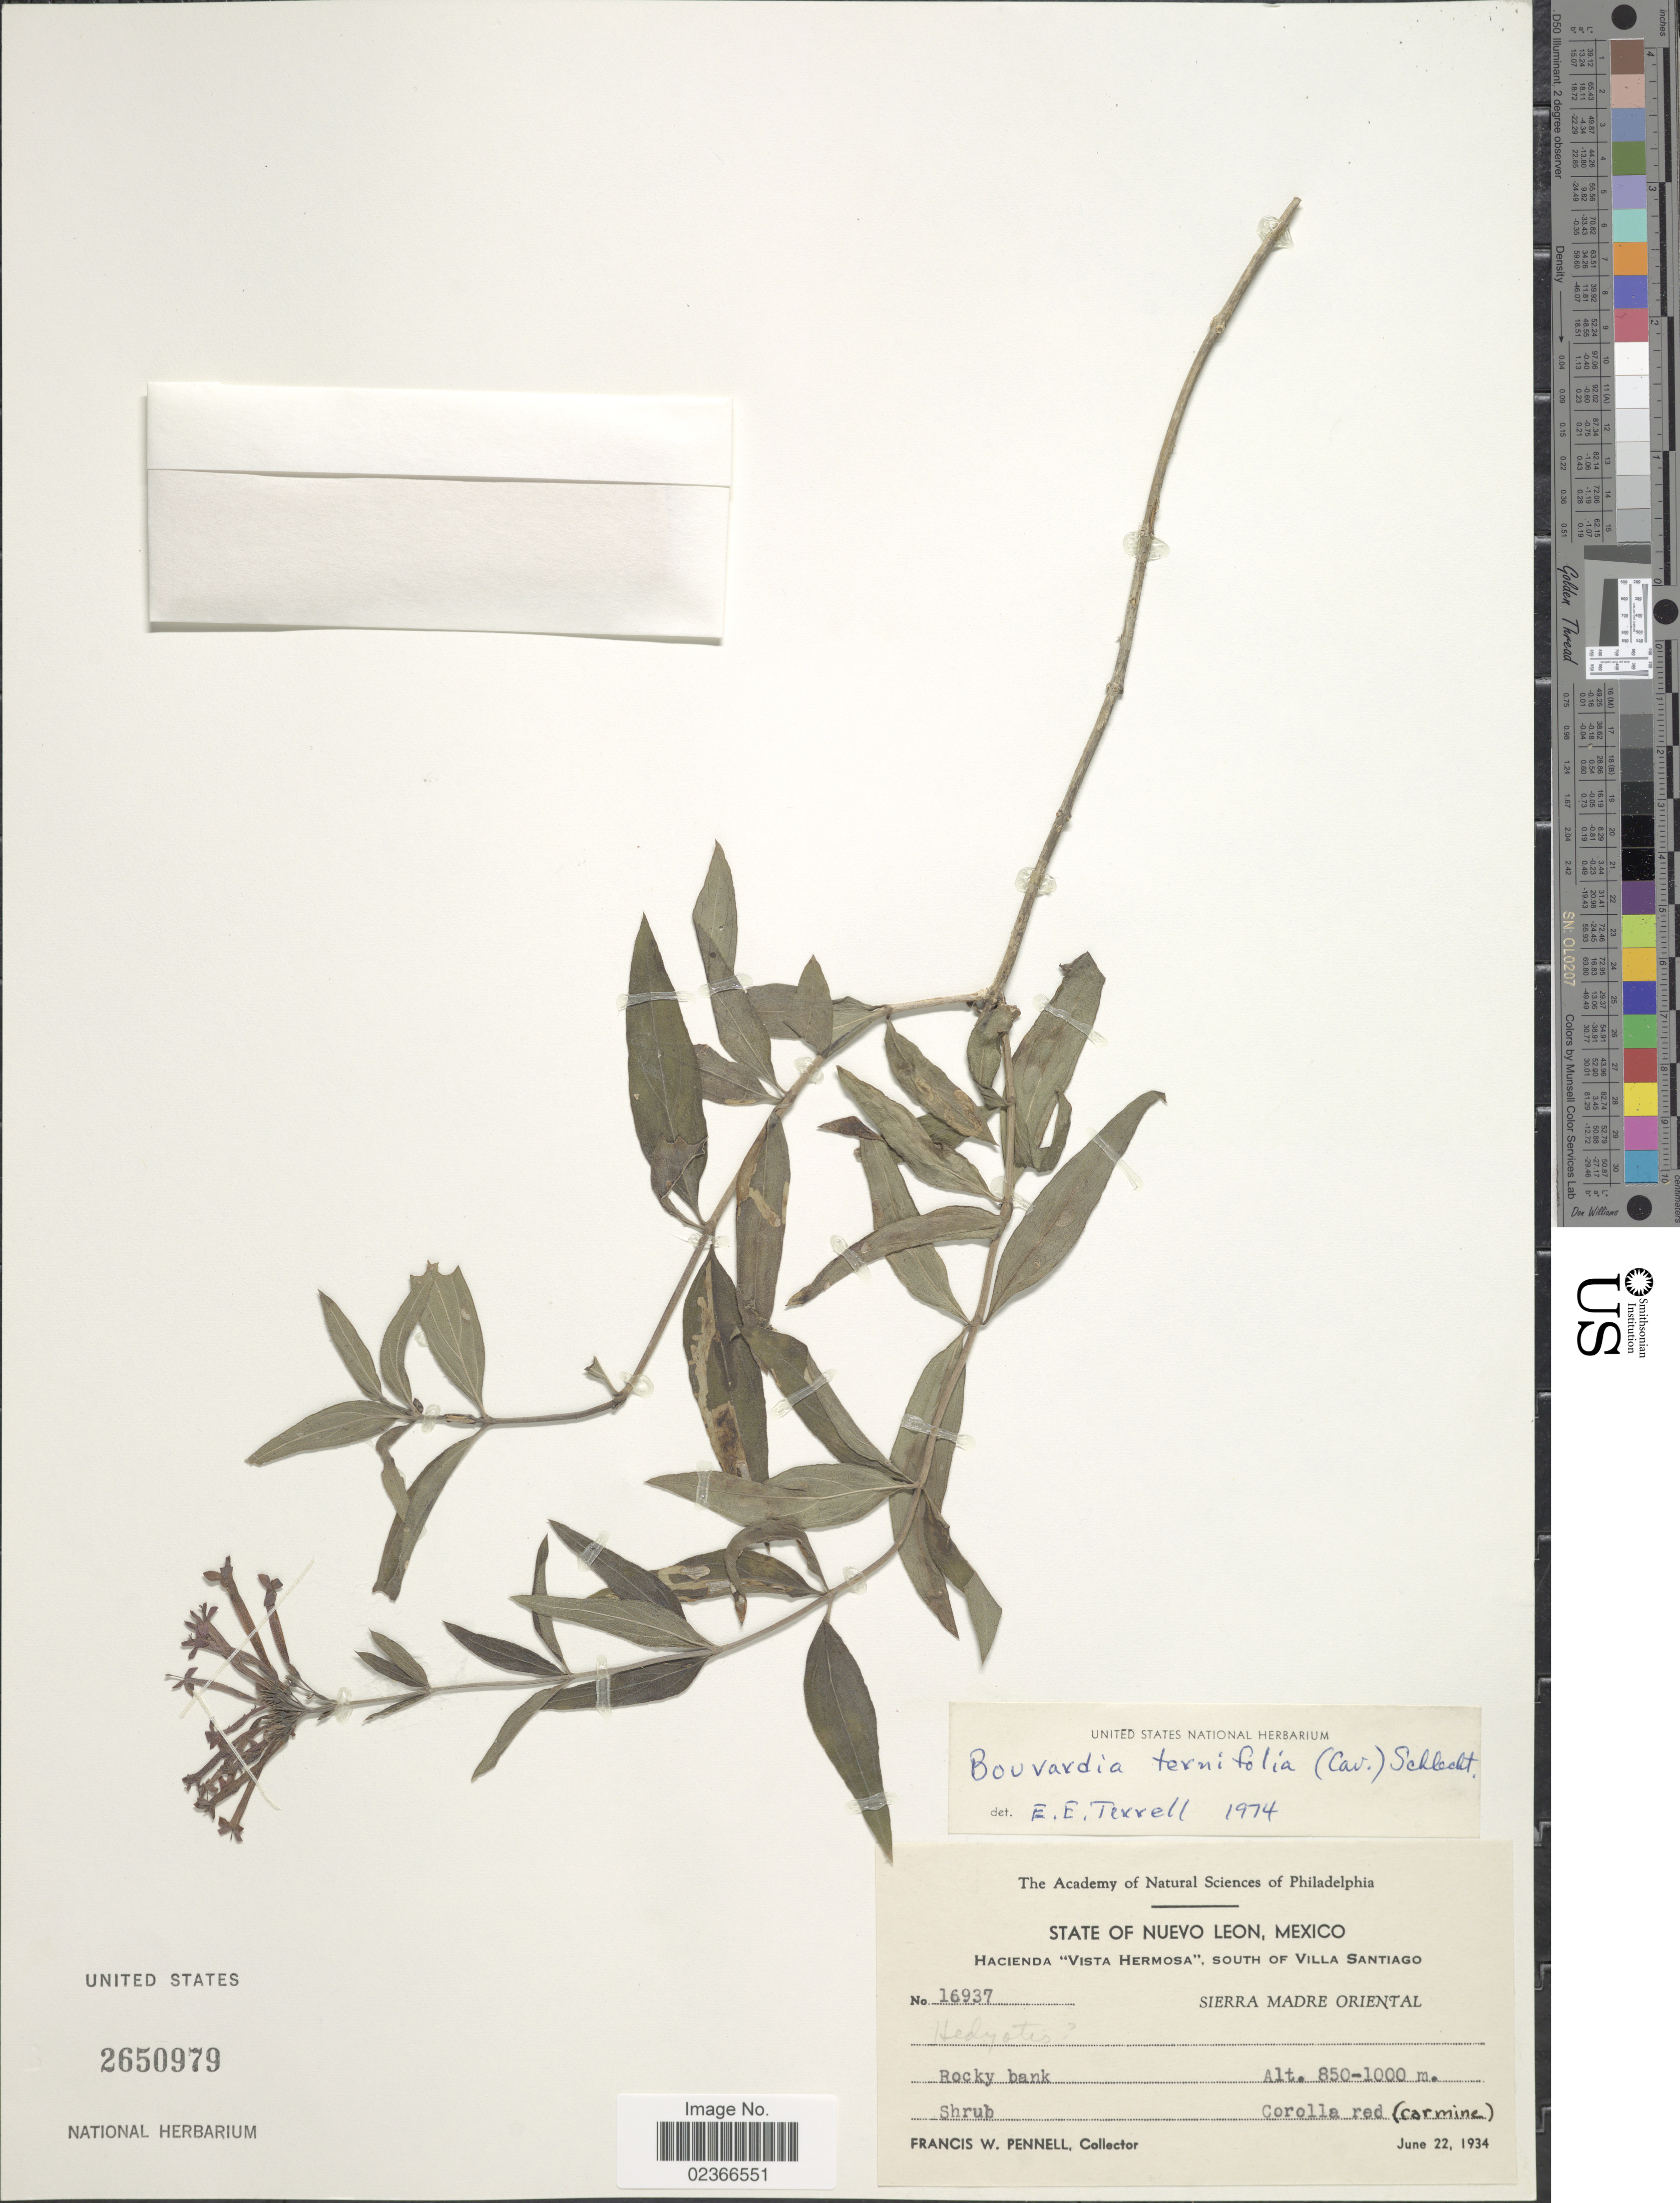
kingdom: Plantae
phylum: Tracheophyta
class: Magnoliopsida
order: Gentianales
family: Rubiaceae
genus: Bouvardia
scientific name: Bouvardia ternifolia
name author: (Cav.) Schltdl.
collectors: F. W. Pennell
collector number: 16937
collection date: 1934-06-22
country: Mexico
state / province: Nuevo León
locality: Hacienda "Vista Hermosa", south of Villa Santiago. Sierra Madre Oriental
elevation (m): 850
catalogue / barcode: US 2650979